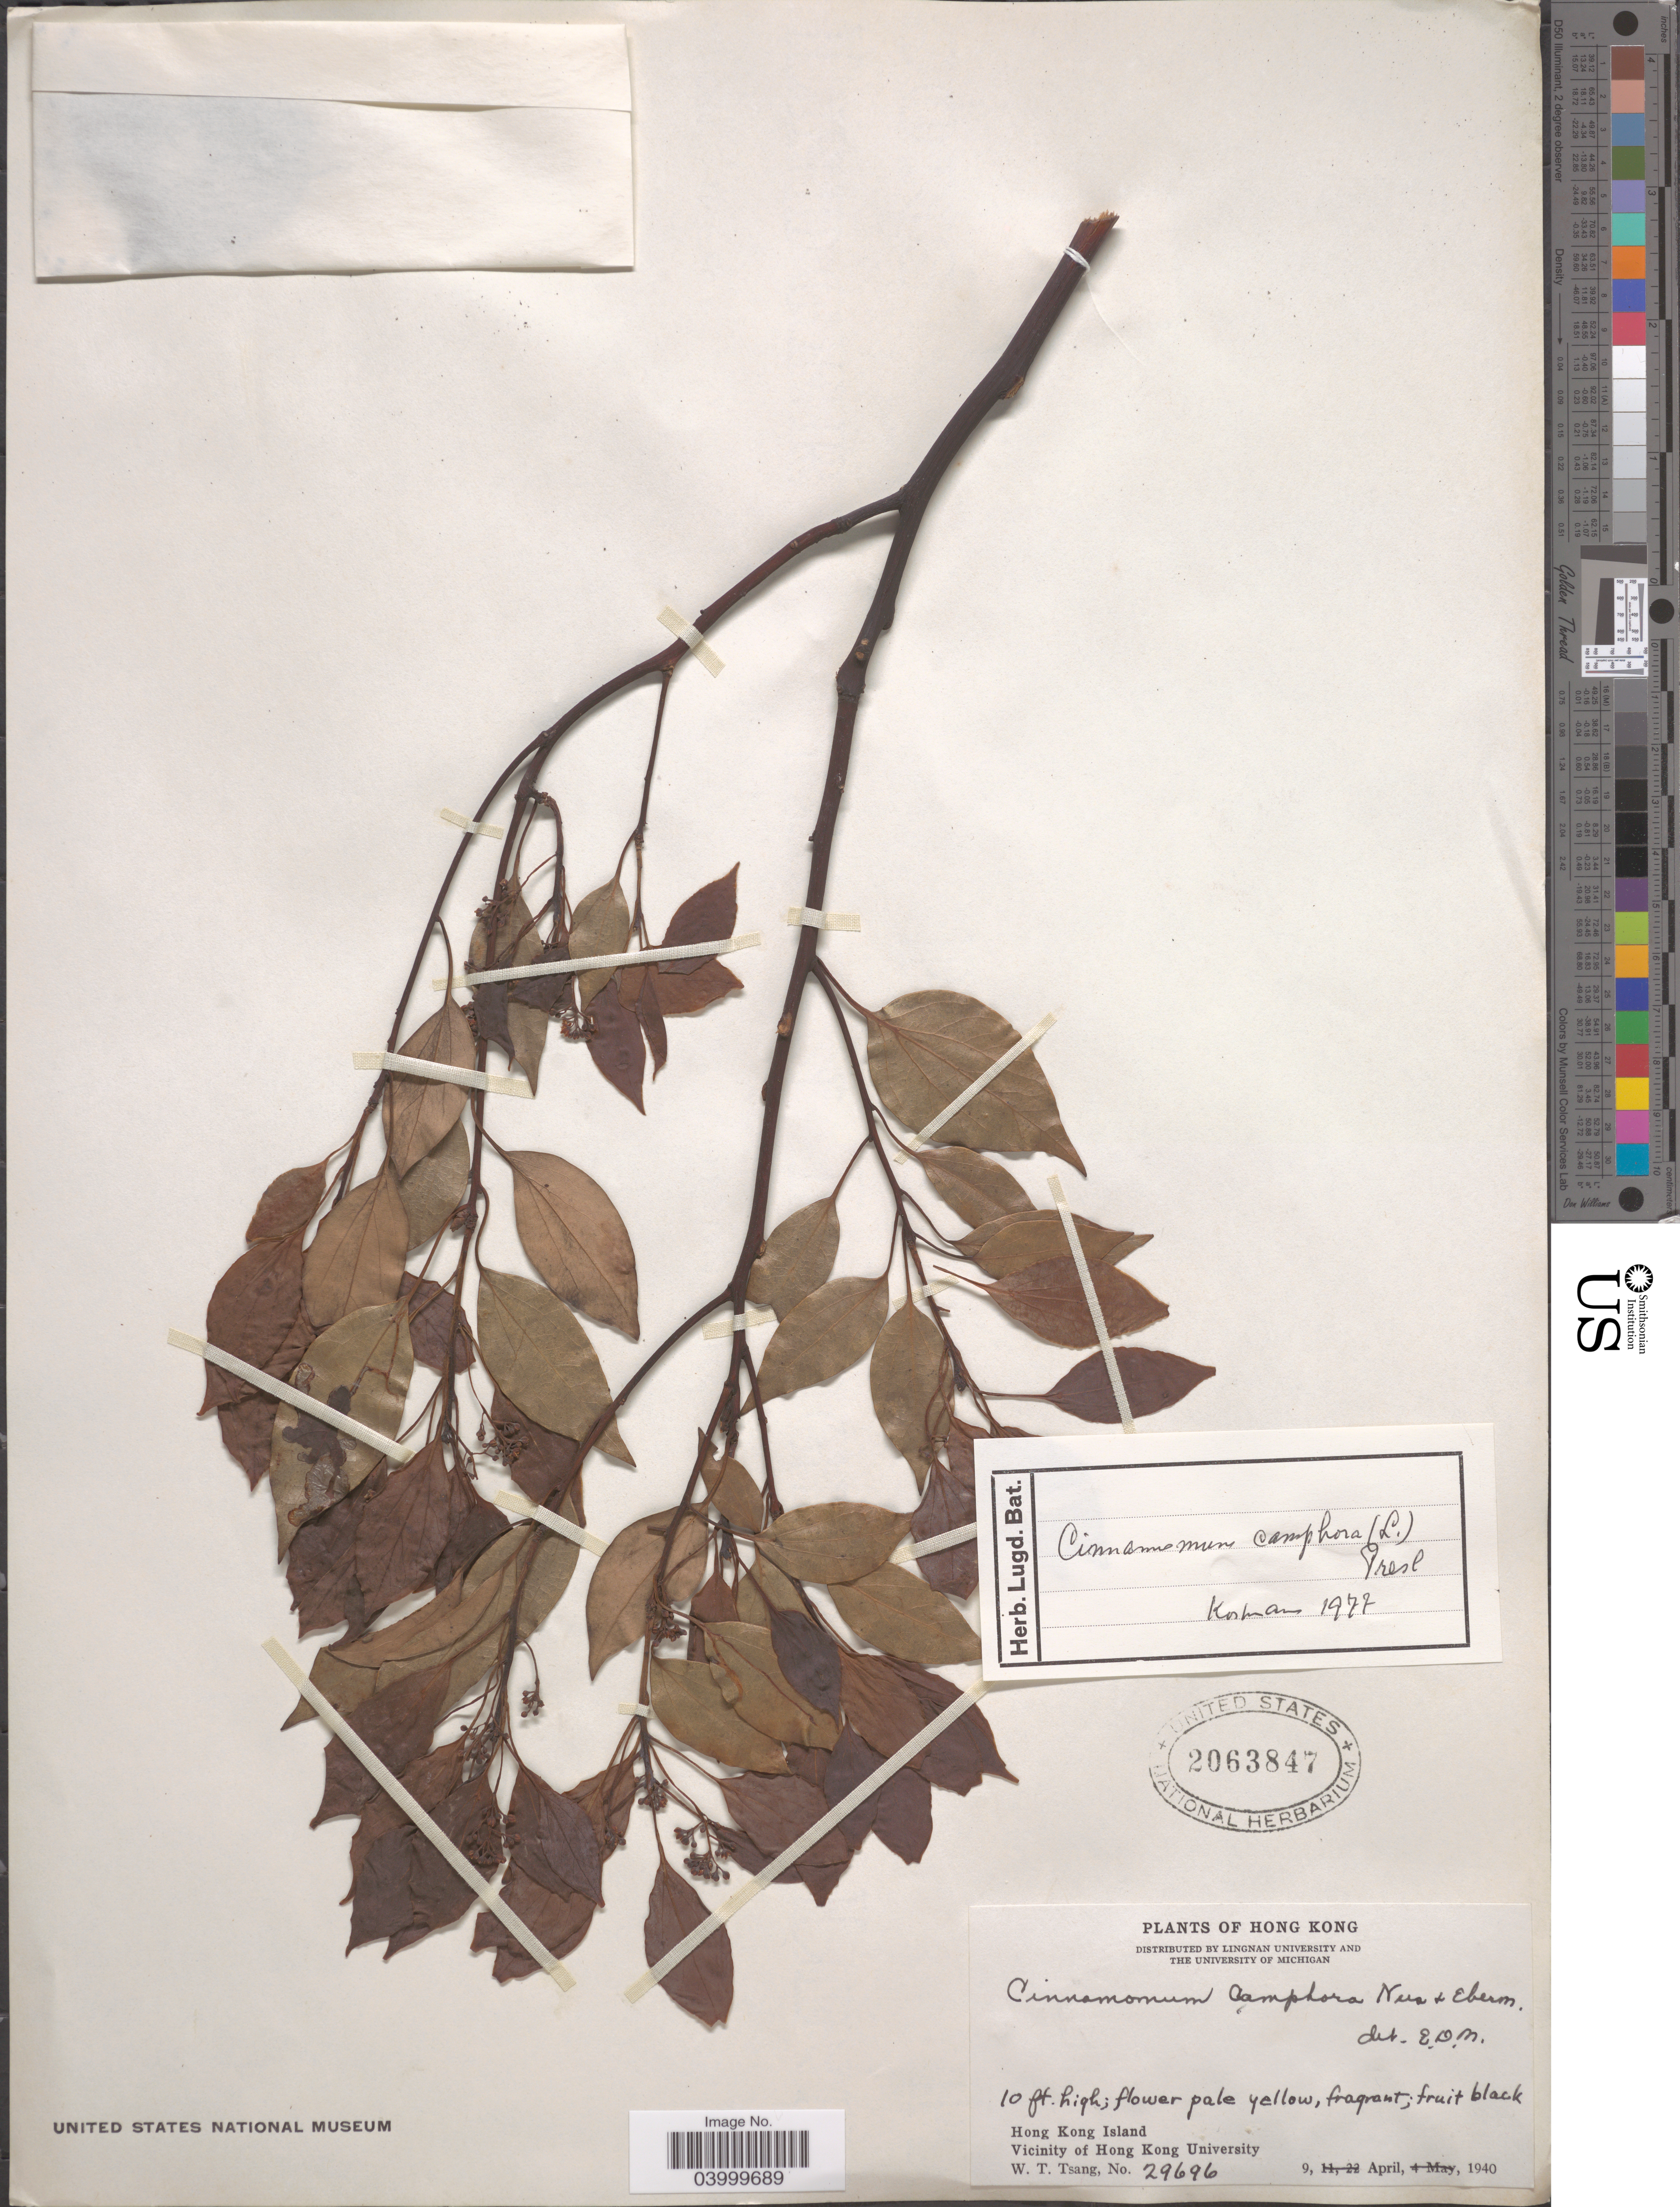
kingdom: Plantae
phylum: Tracheophyta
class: Magnoliopsida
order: Laurales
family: Lauraceae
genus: Cinnamomum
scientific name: Cinnamomum camphora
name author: (L.) J. Presl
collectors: W. T. Tsang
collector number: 29696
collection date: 1940-04-09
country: China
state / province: Hong Kong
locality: Hong Kong Island. Vicinity of Hong Kong University.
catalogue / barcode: US 2063847